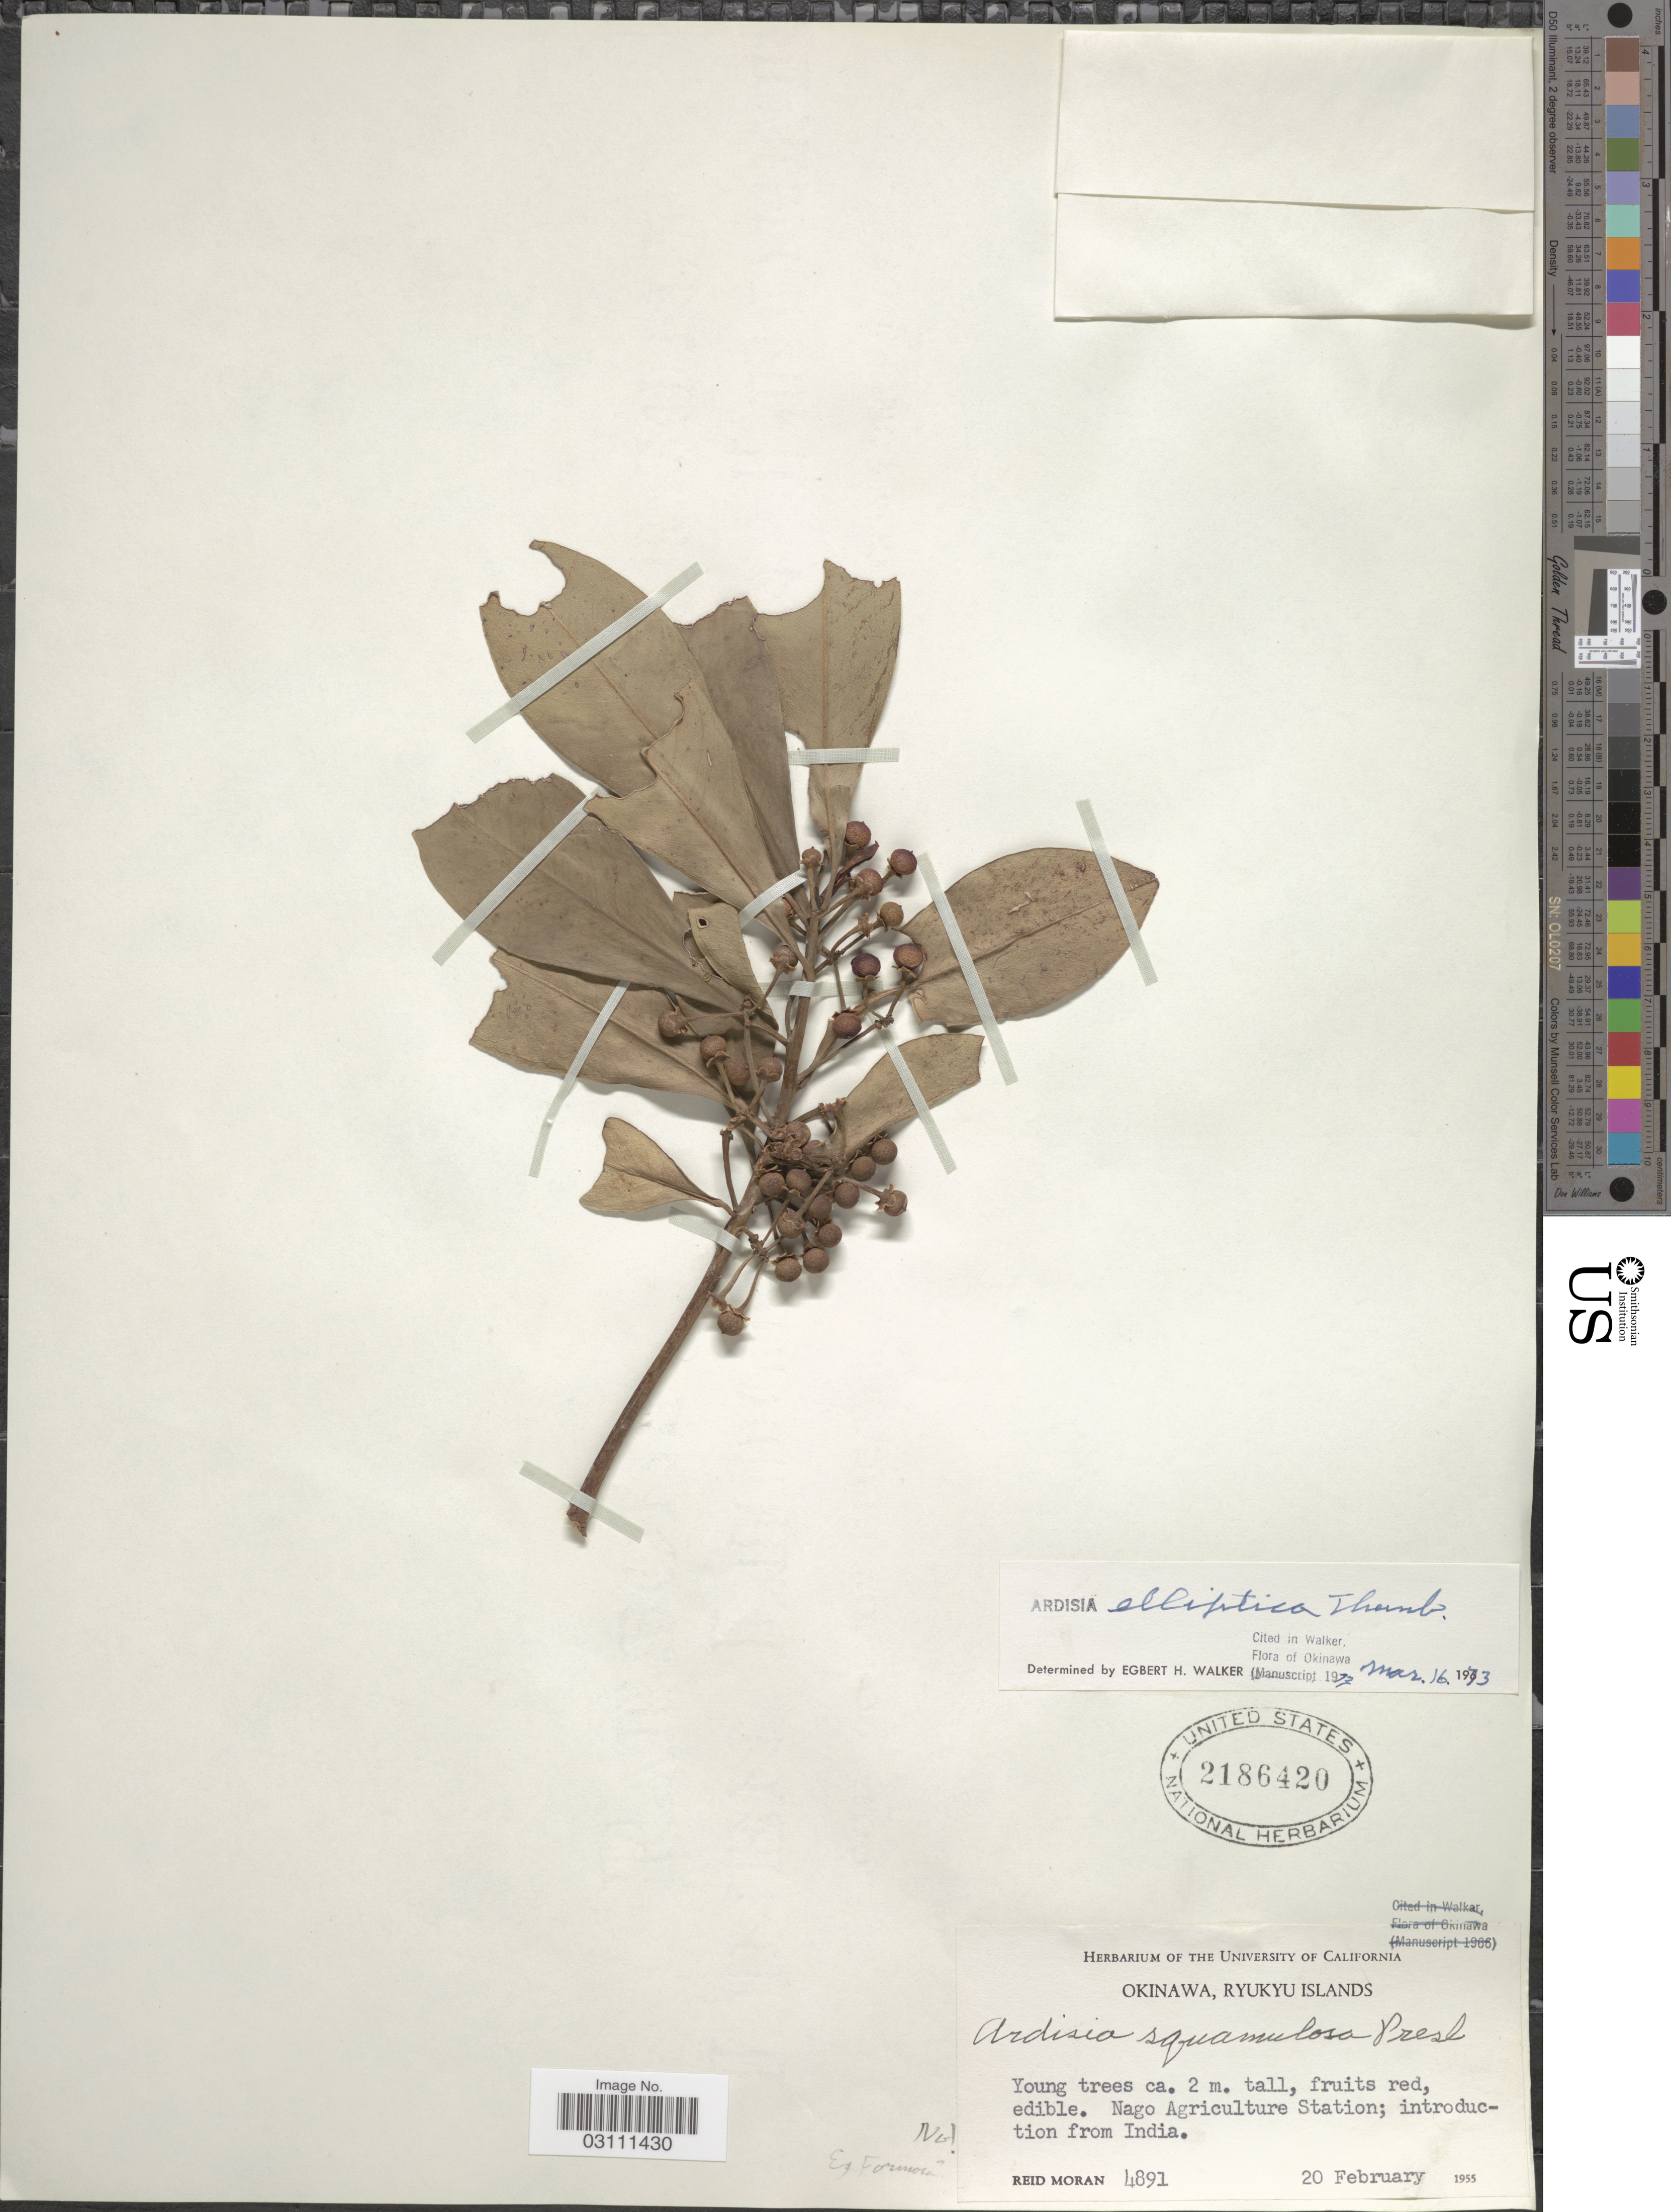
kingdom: Plantae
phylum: Tracheophyta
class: Magnoliopsida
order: Ericales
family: Primulaceae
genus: Ardisia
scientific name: Ardisia elliptica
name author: Thunb.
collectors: R. Moran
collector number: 4891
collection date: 1955-02-20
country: Japan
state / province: Okinawa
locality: Okinawa, Ryukyu Islands, Nago Agriculture Station.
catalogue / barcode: US 2186420